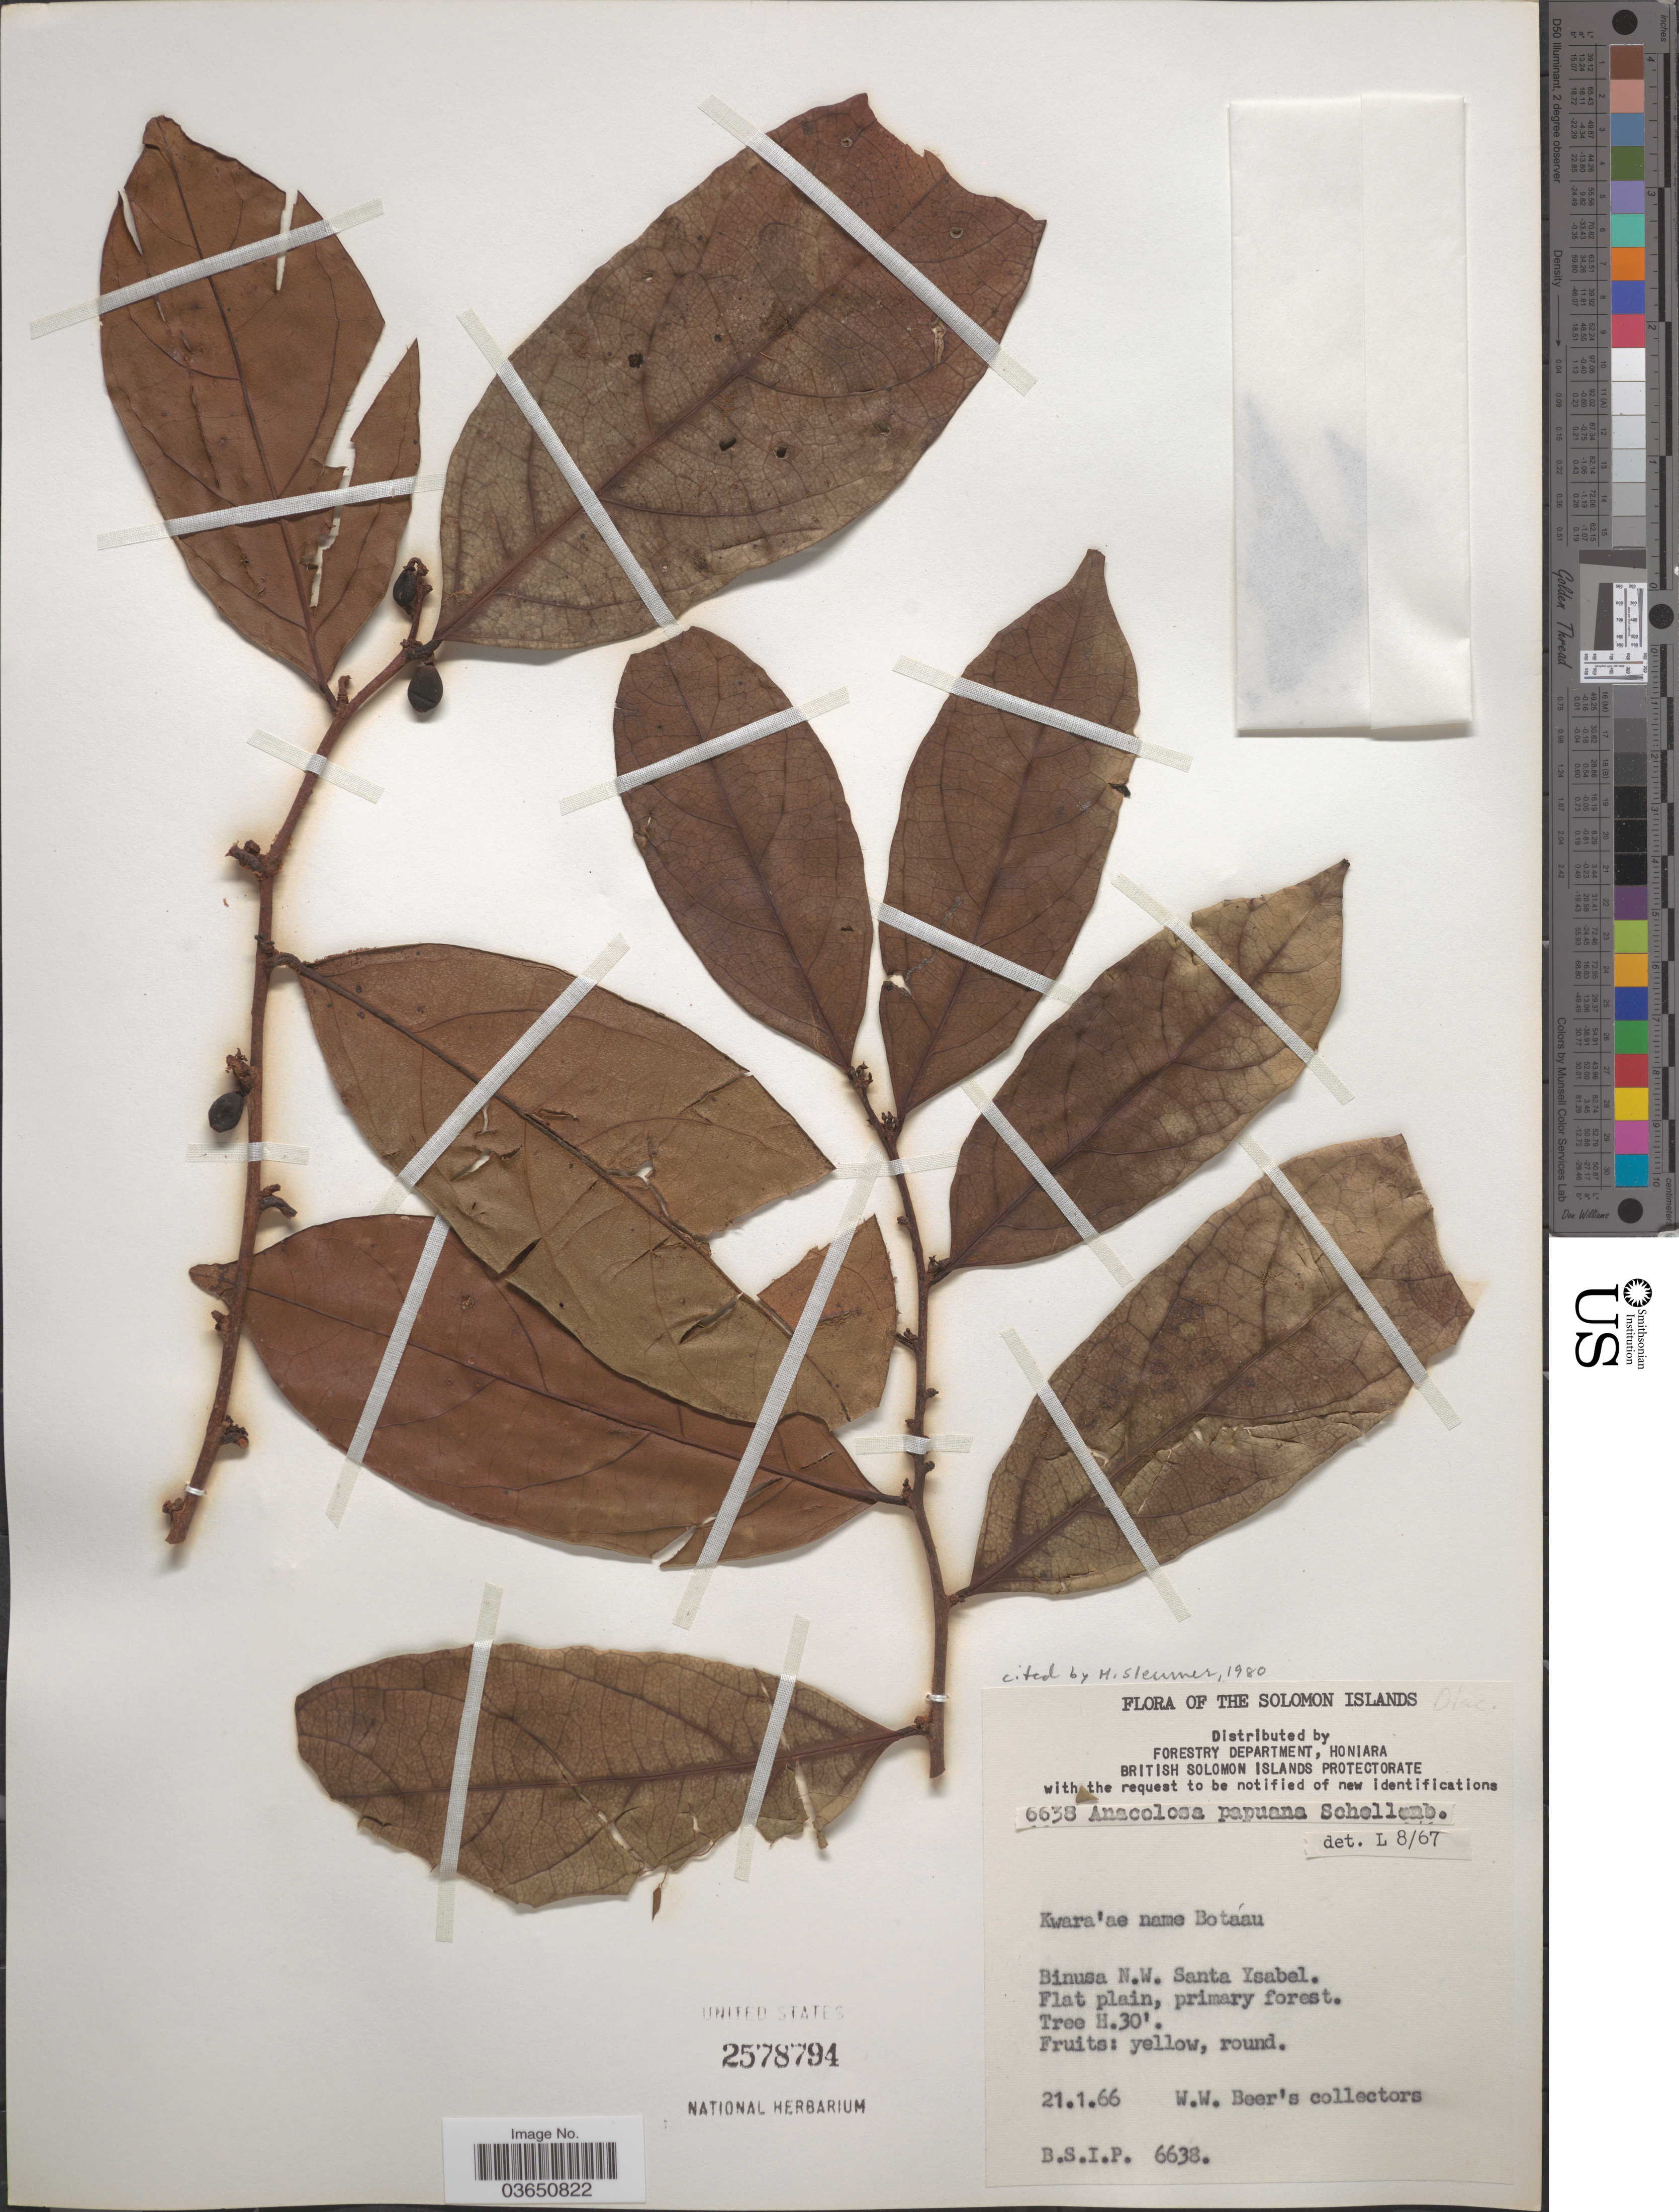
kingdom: Plantae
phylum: Tracheophyta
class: Magnoliopsida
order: Santalales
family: Aptandraceae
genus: Anacolosa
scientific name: Anacolosa papuana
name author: Schellenb.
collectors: W. Beer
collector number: BSIP6638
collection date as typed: Transcribed d/m/y: 21/1/66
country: Solomon Islands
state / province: Solomon Islands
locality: Binusa N.W. Santa Ysabel.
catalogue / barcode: US 2578794